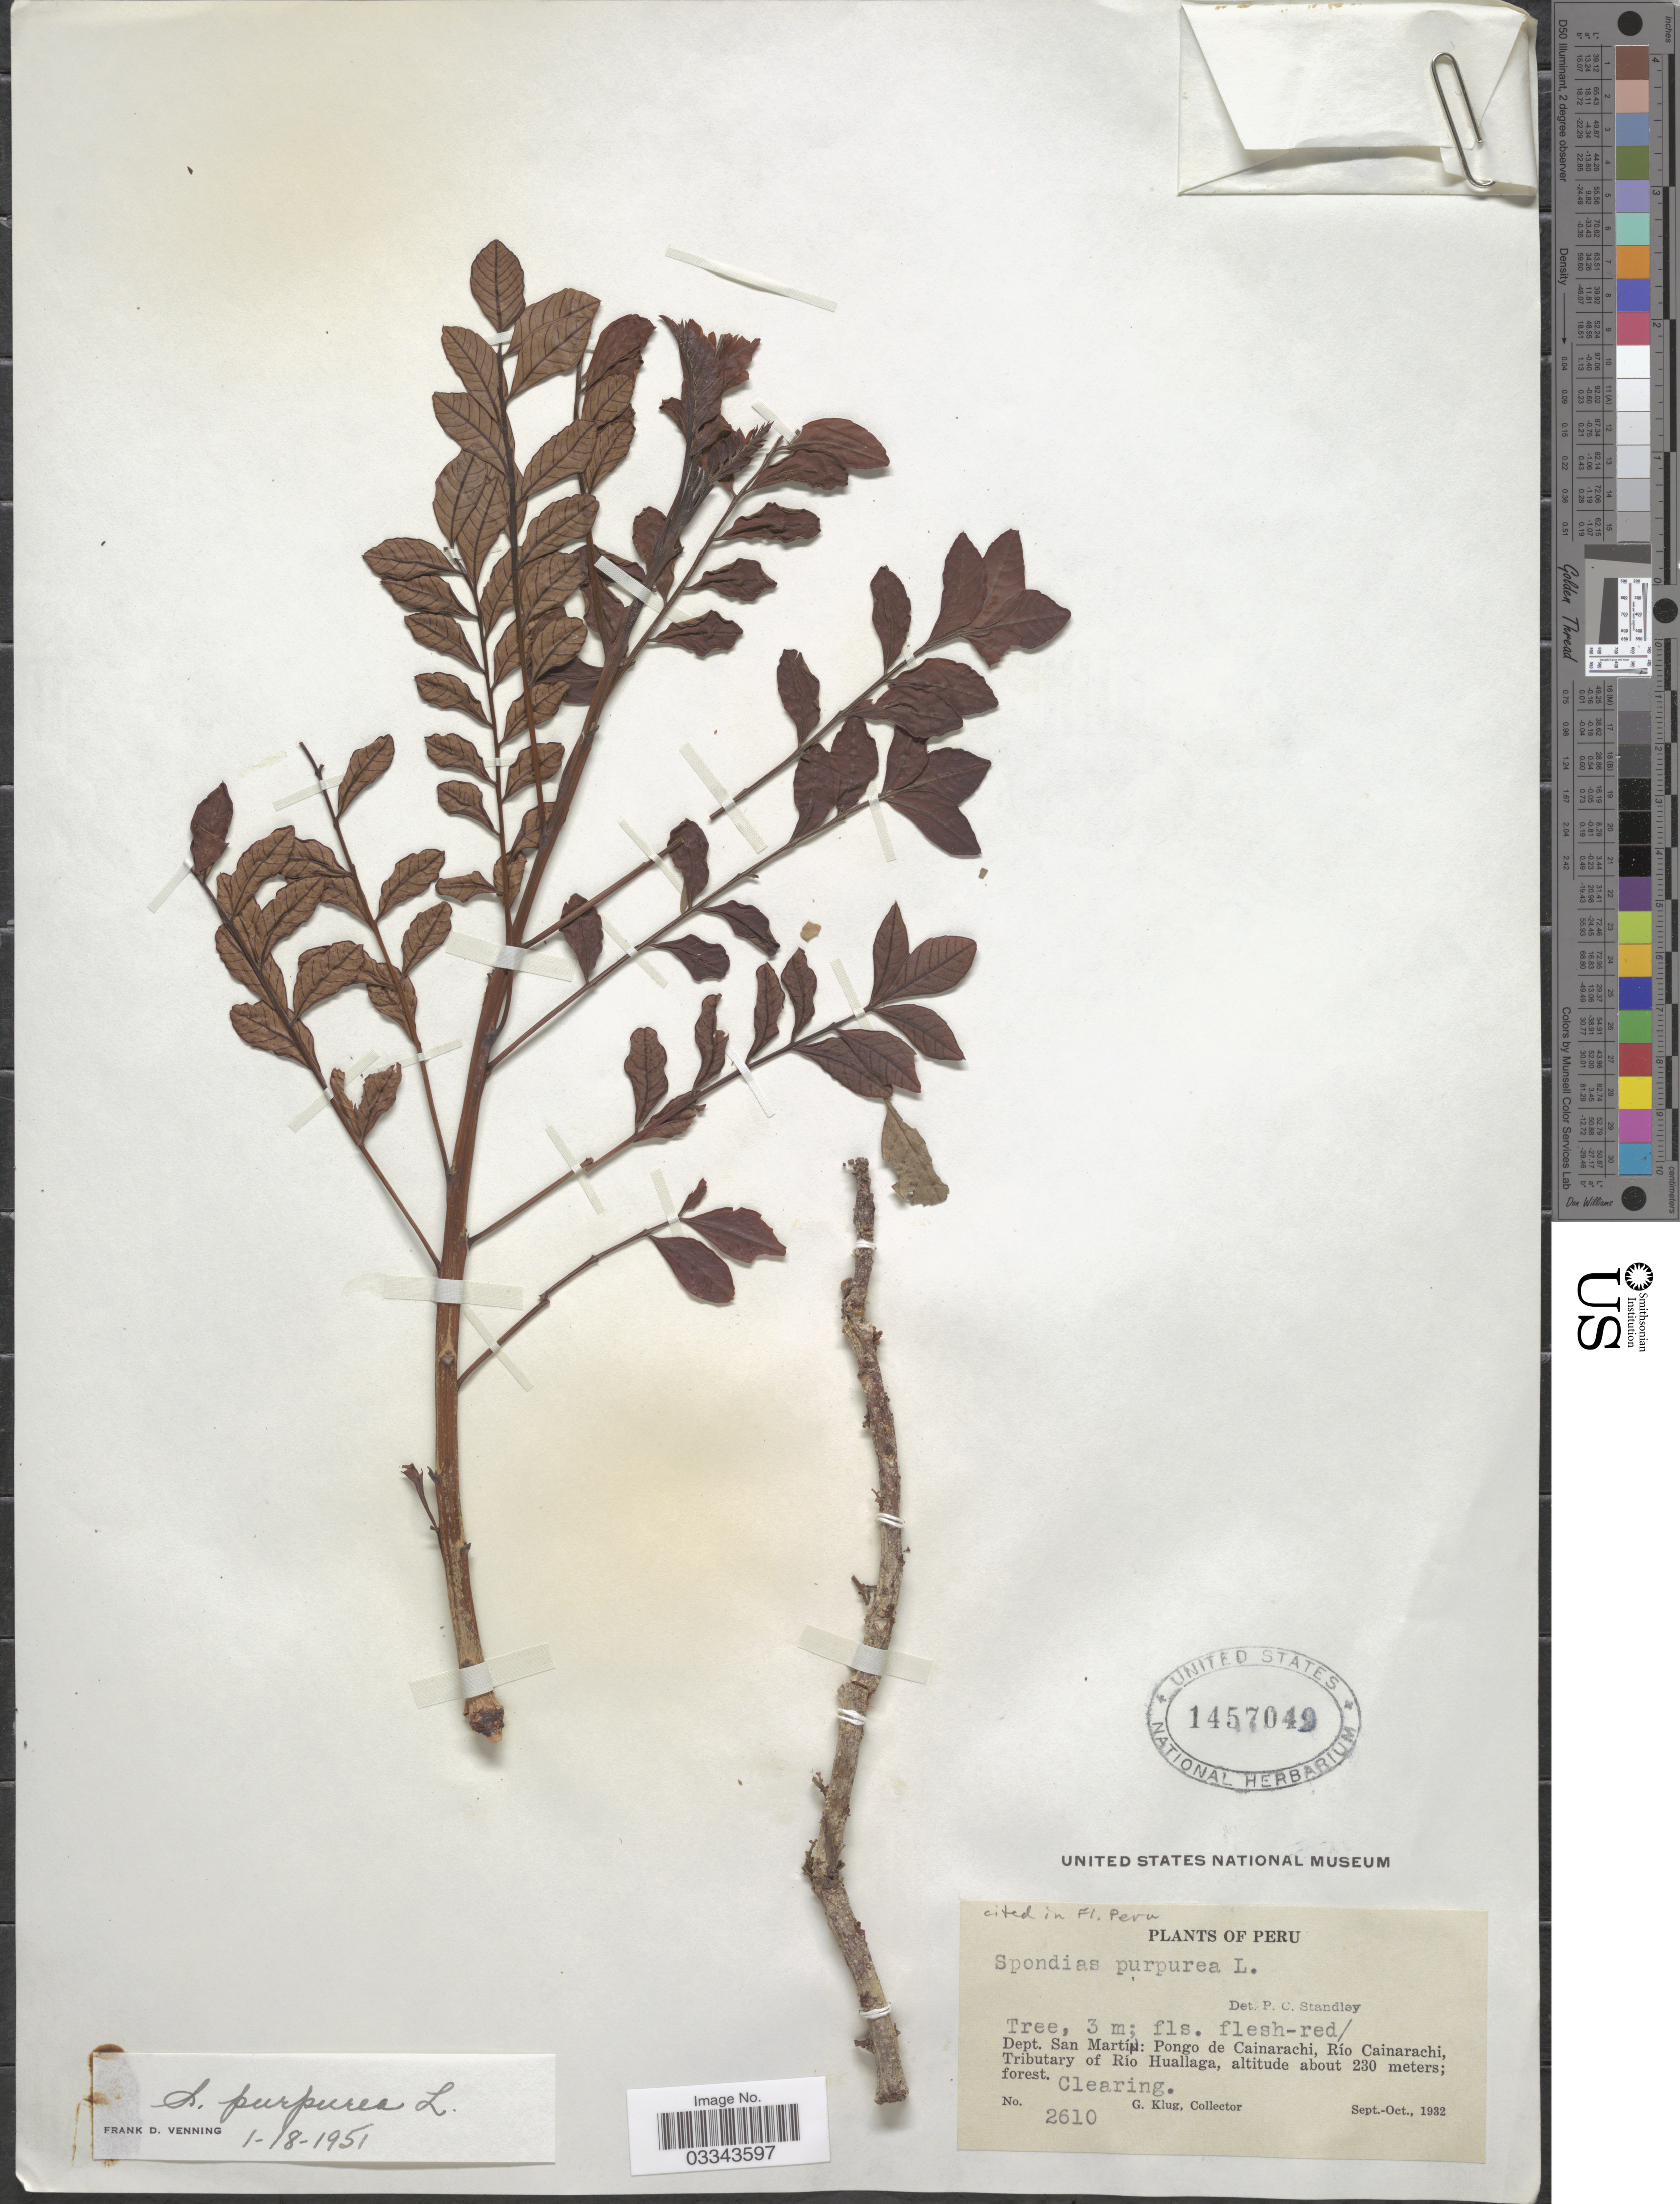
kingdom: Plantae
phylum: Tracheophyta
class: Magnoliopsida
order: Sapindales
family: Anacardiaceae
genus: Spondias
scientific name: Spondias purpurea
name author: L.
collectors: G. Klug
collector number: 2610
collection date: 1932-09/1932-10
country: Peru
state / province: San Martín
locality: Dept. San Martín: Pongo de Cainarachi, Río Cainarachi, Tributary of Río Huallaga.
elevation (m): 230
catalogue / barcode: US 1457049